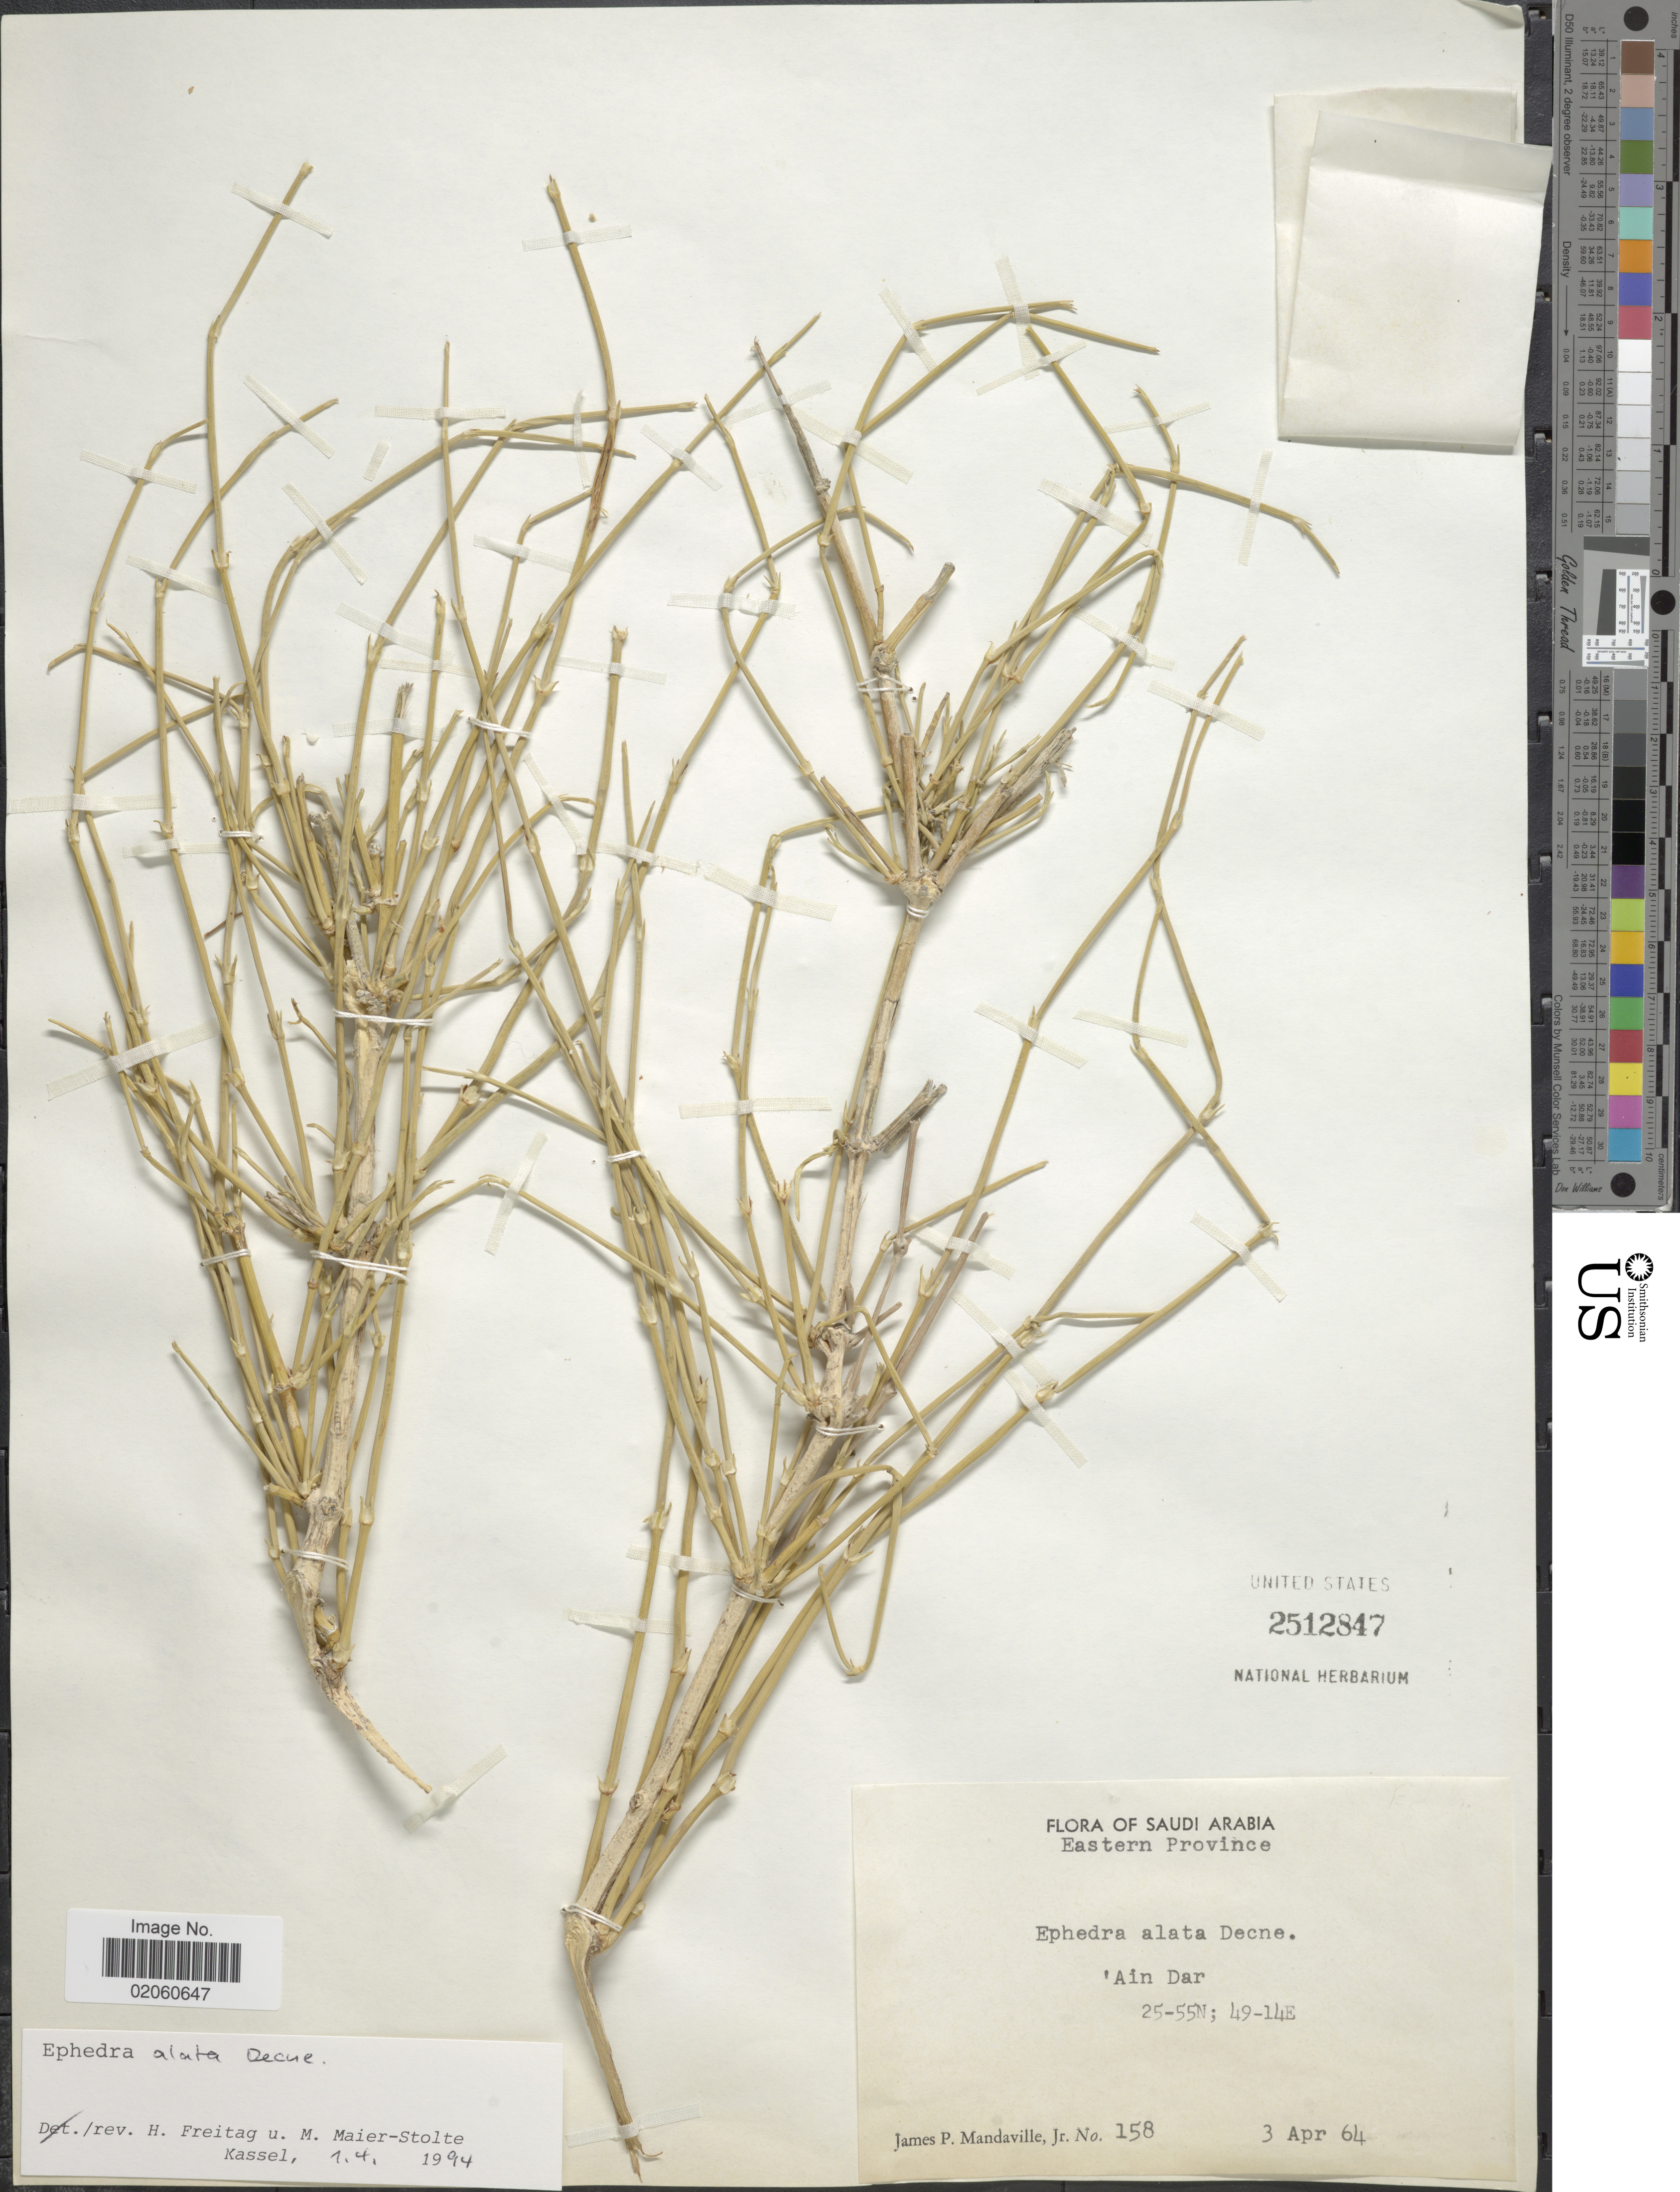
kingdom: Plantae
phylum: Tracheophyta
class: Gnetopsida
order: Ephedrales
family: Ephedraceae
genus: Ephedra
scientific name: Ephedra alata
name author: Decne.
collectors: J. Mandaville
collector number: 158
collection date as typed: Transcribed d/m/y: 3/4/64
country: Saudi Arabia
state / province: Ash Sharqiyah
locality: Eastern Province, 'Ain Dar.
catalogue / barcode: US 2512847